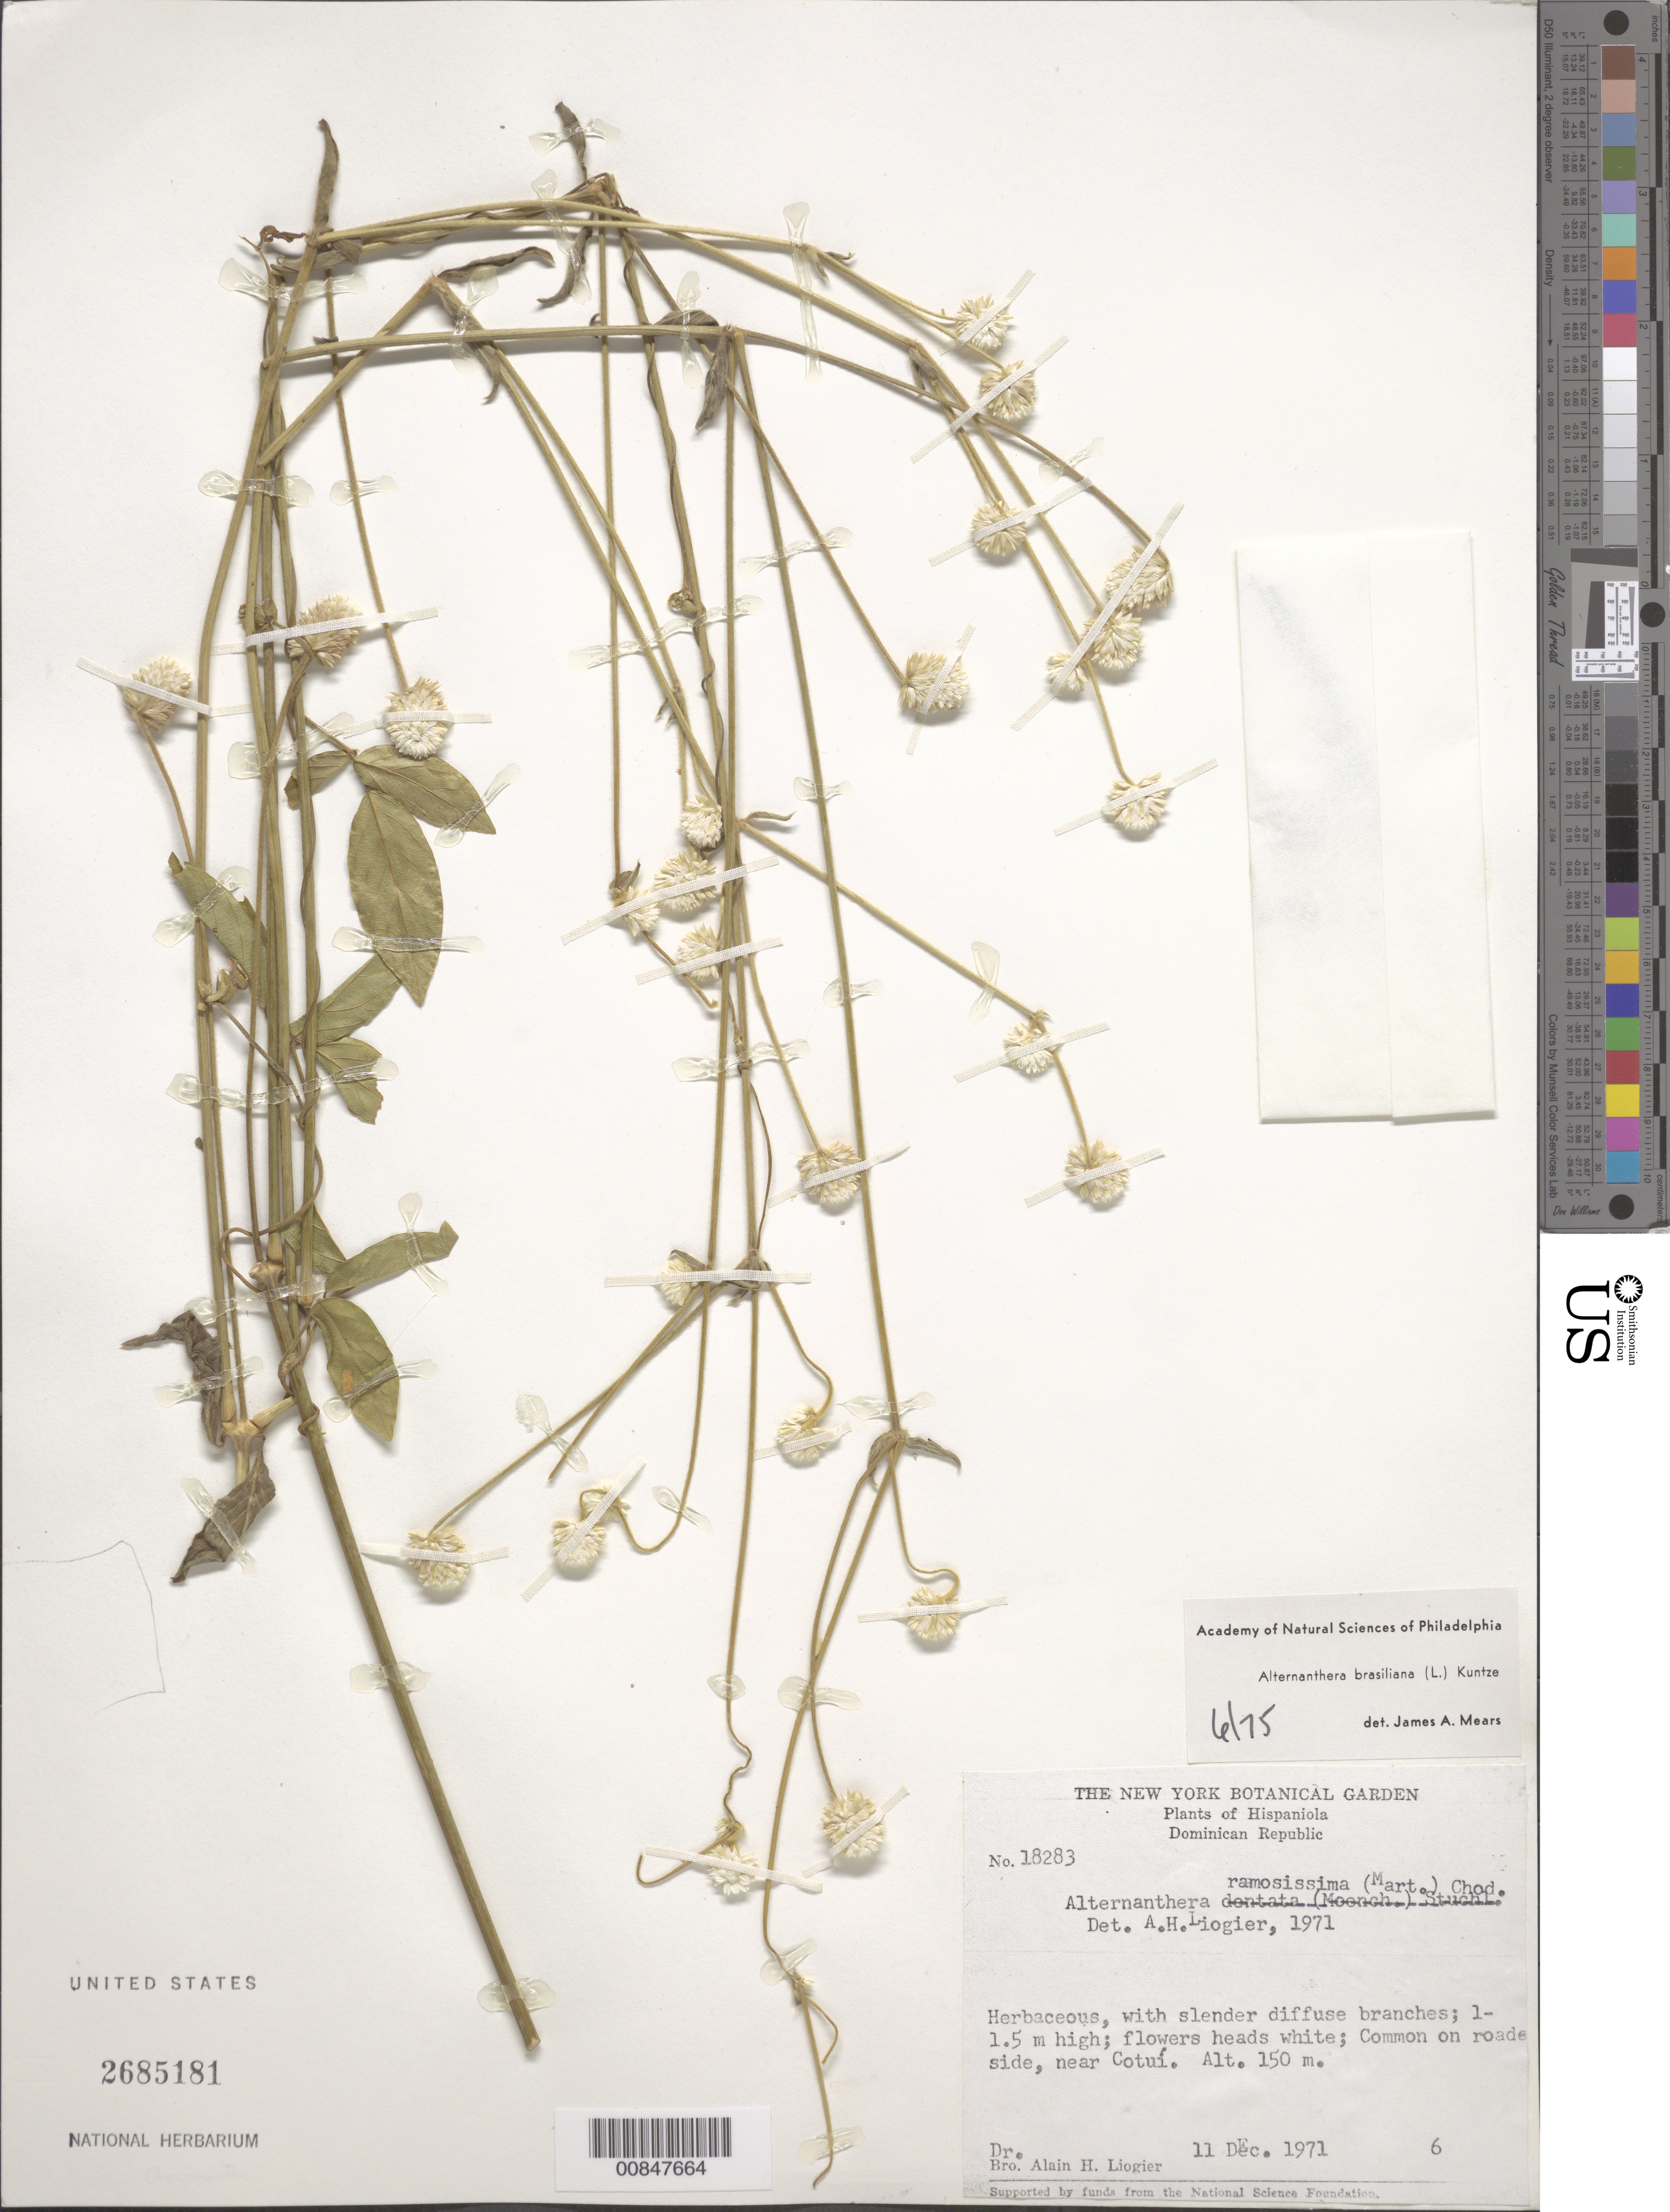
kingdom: Plantae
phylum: Tracheophyta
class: Magnoliopsida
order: Caryophyllales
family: Amaranthaceae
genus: Alternanthera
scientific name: Alternanthera brasiliana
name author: (L.) Kuntze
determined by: Mears, J. A., (PH), Academy of Natural Sciences of Philadelphia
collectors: A. H. Liogier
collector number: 18283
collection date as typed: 11 Dec 1971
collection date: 1971-12-11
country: Dominican Republic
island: Hispaniola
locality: Near Cotuí.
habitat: Common on roadside.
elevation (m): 150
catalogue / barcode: US 2685181